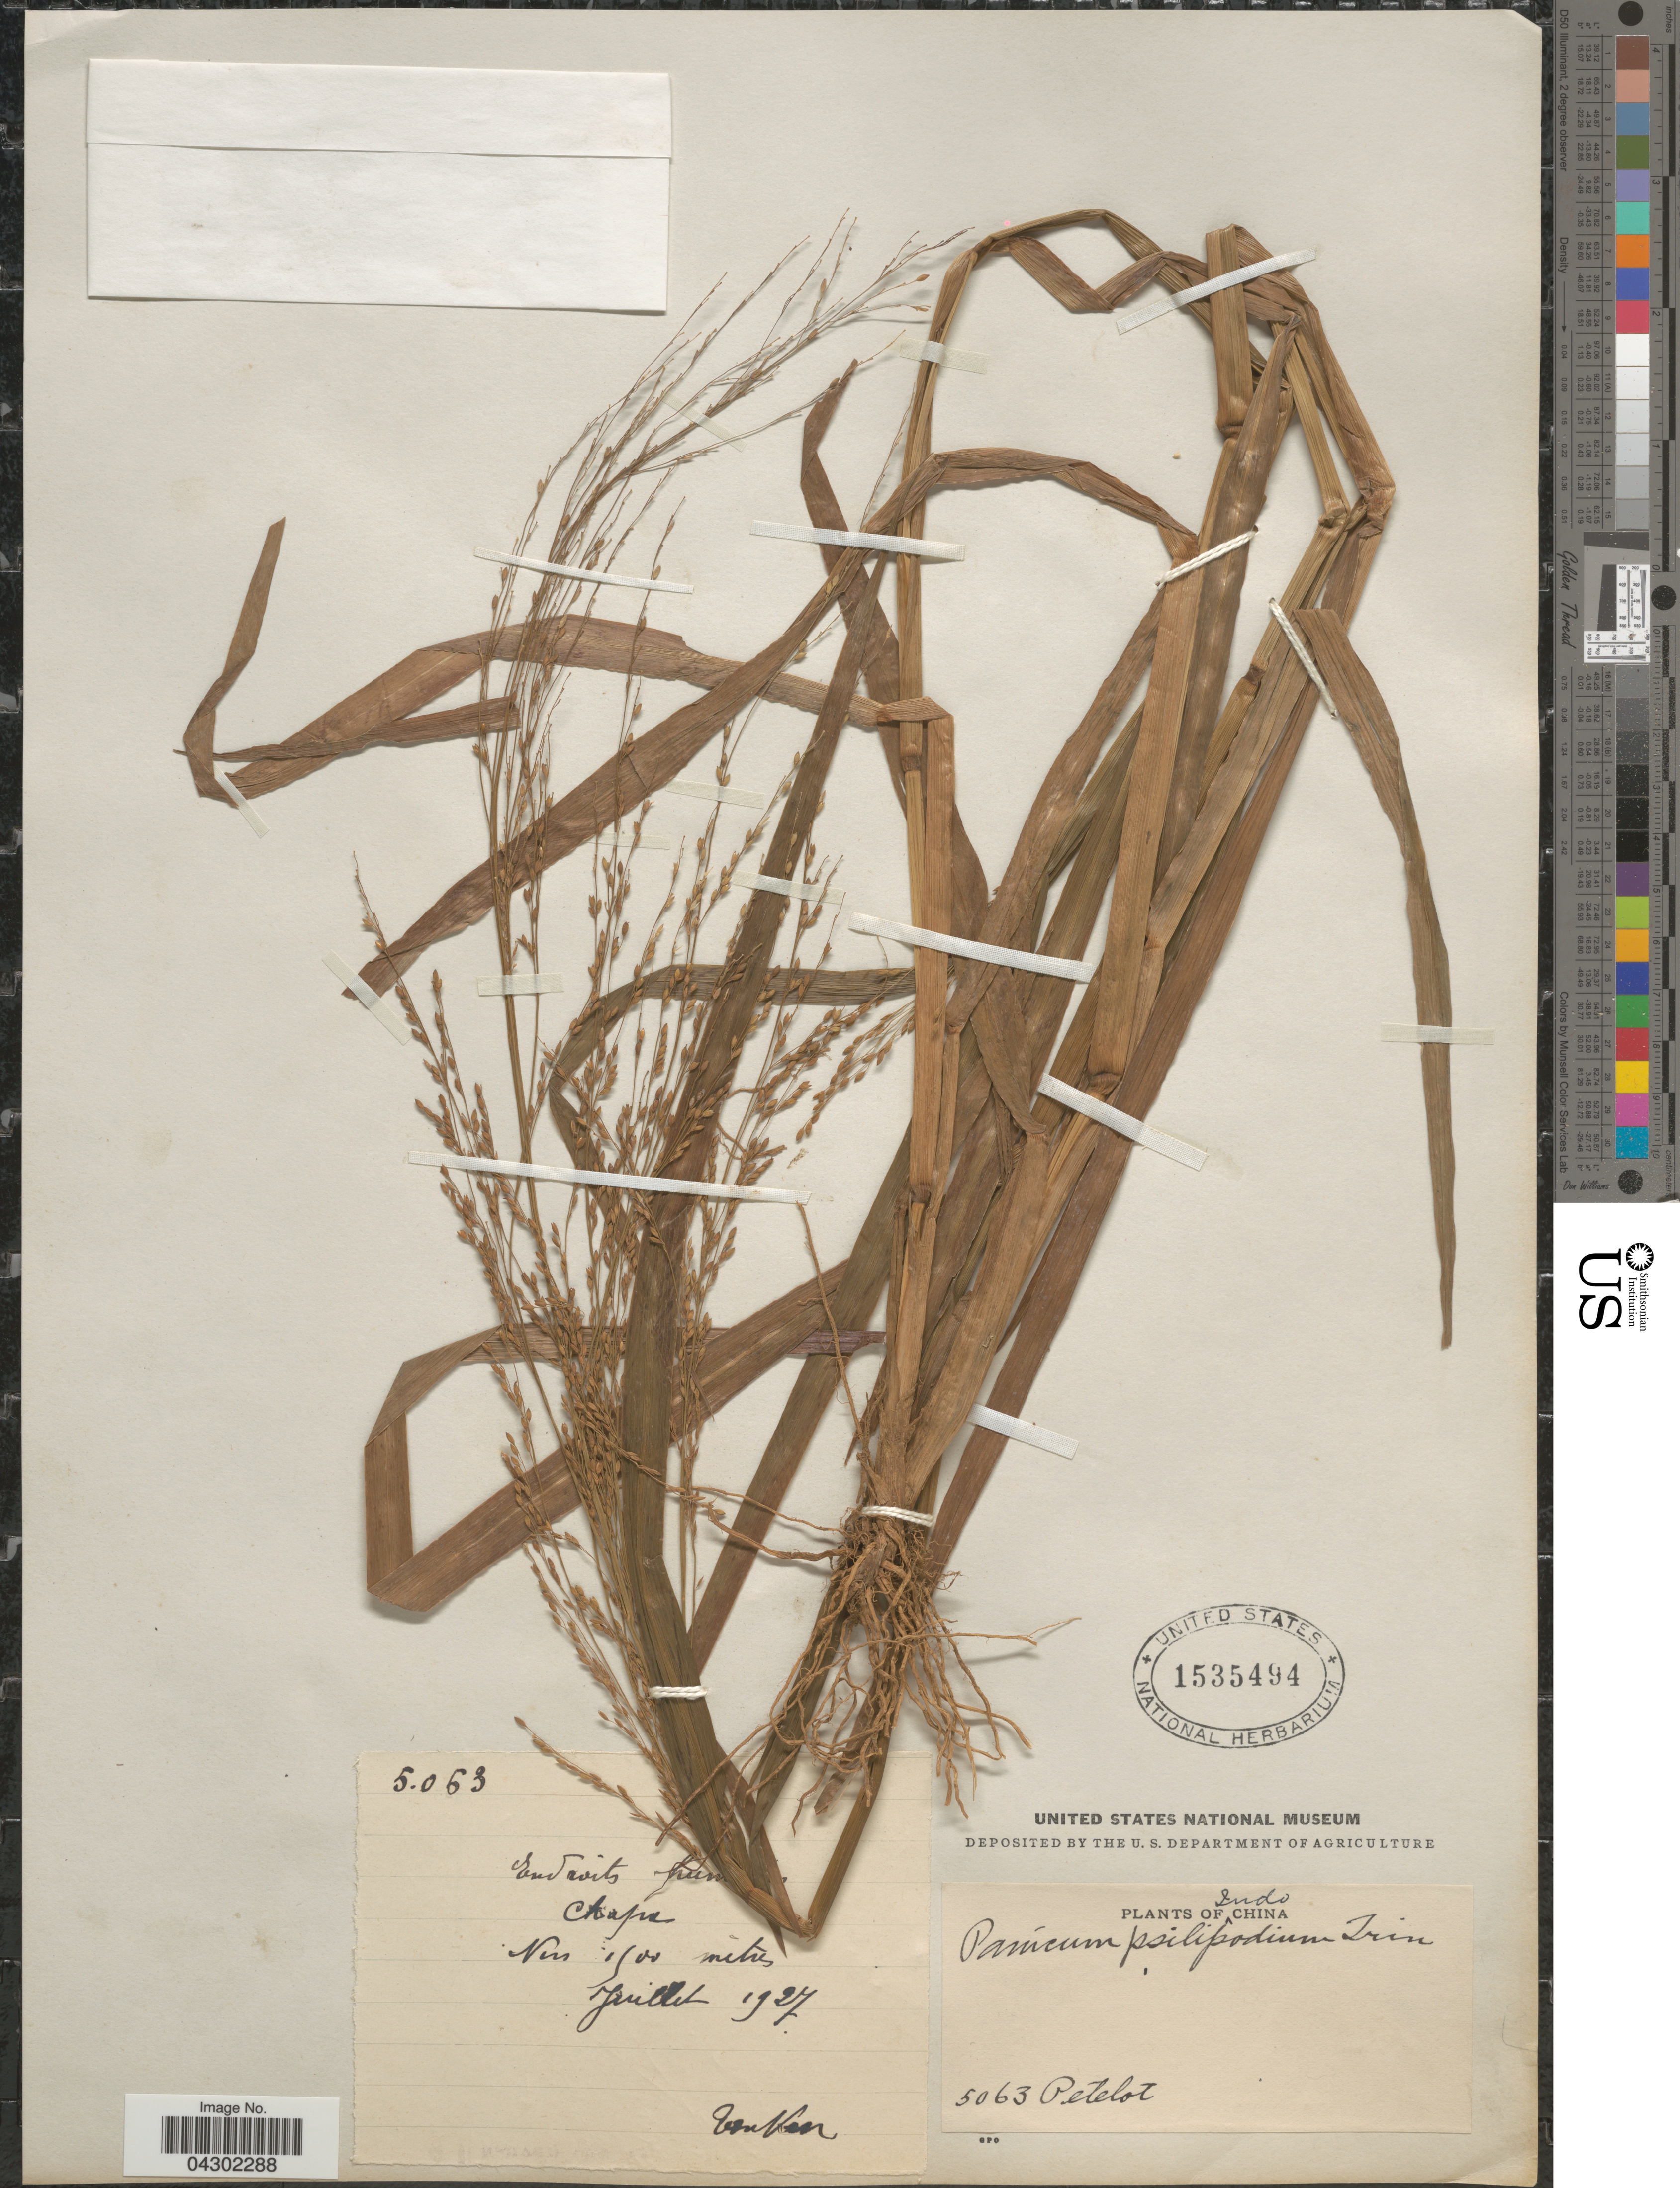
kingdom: Plantae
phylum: Tracheophyta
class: Liliopsida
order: Poales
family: Poaceae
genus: Panicum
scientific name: Panicum sumatrense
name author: P. Roth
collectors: Pételot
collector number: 5063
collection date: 1927-07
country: Vietnam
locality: Chapa. Tonkin. Indo China.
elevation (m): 1500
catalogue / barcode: US 1535494